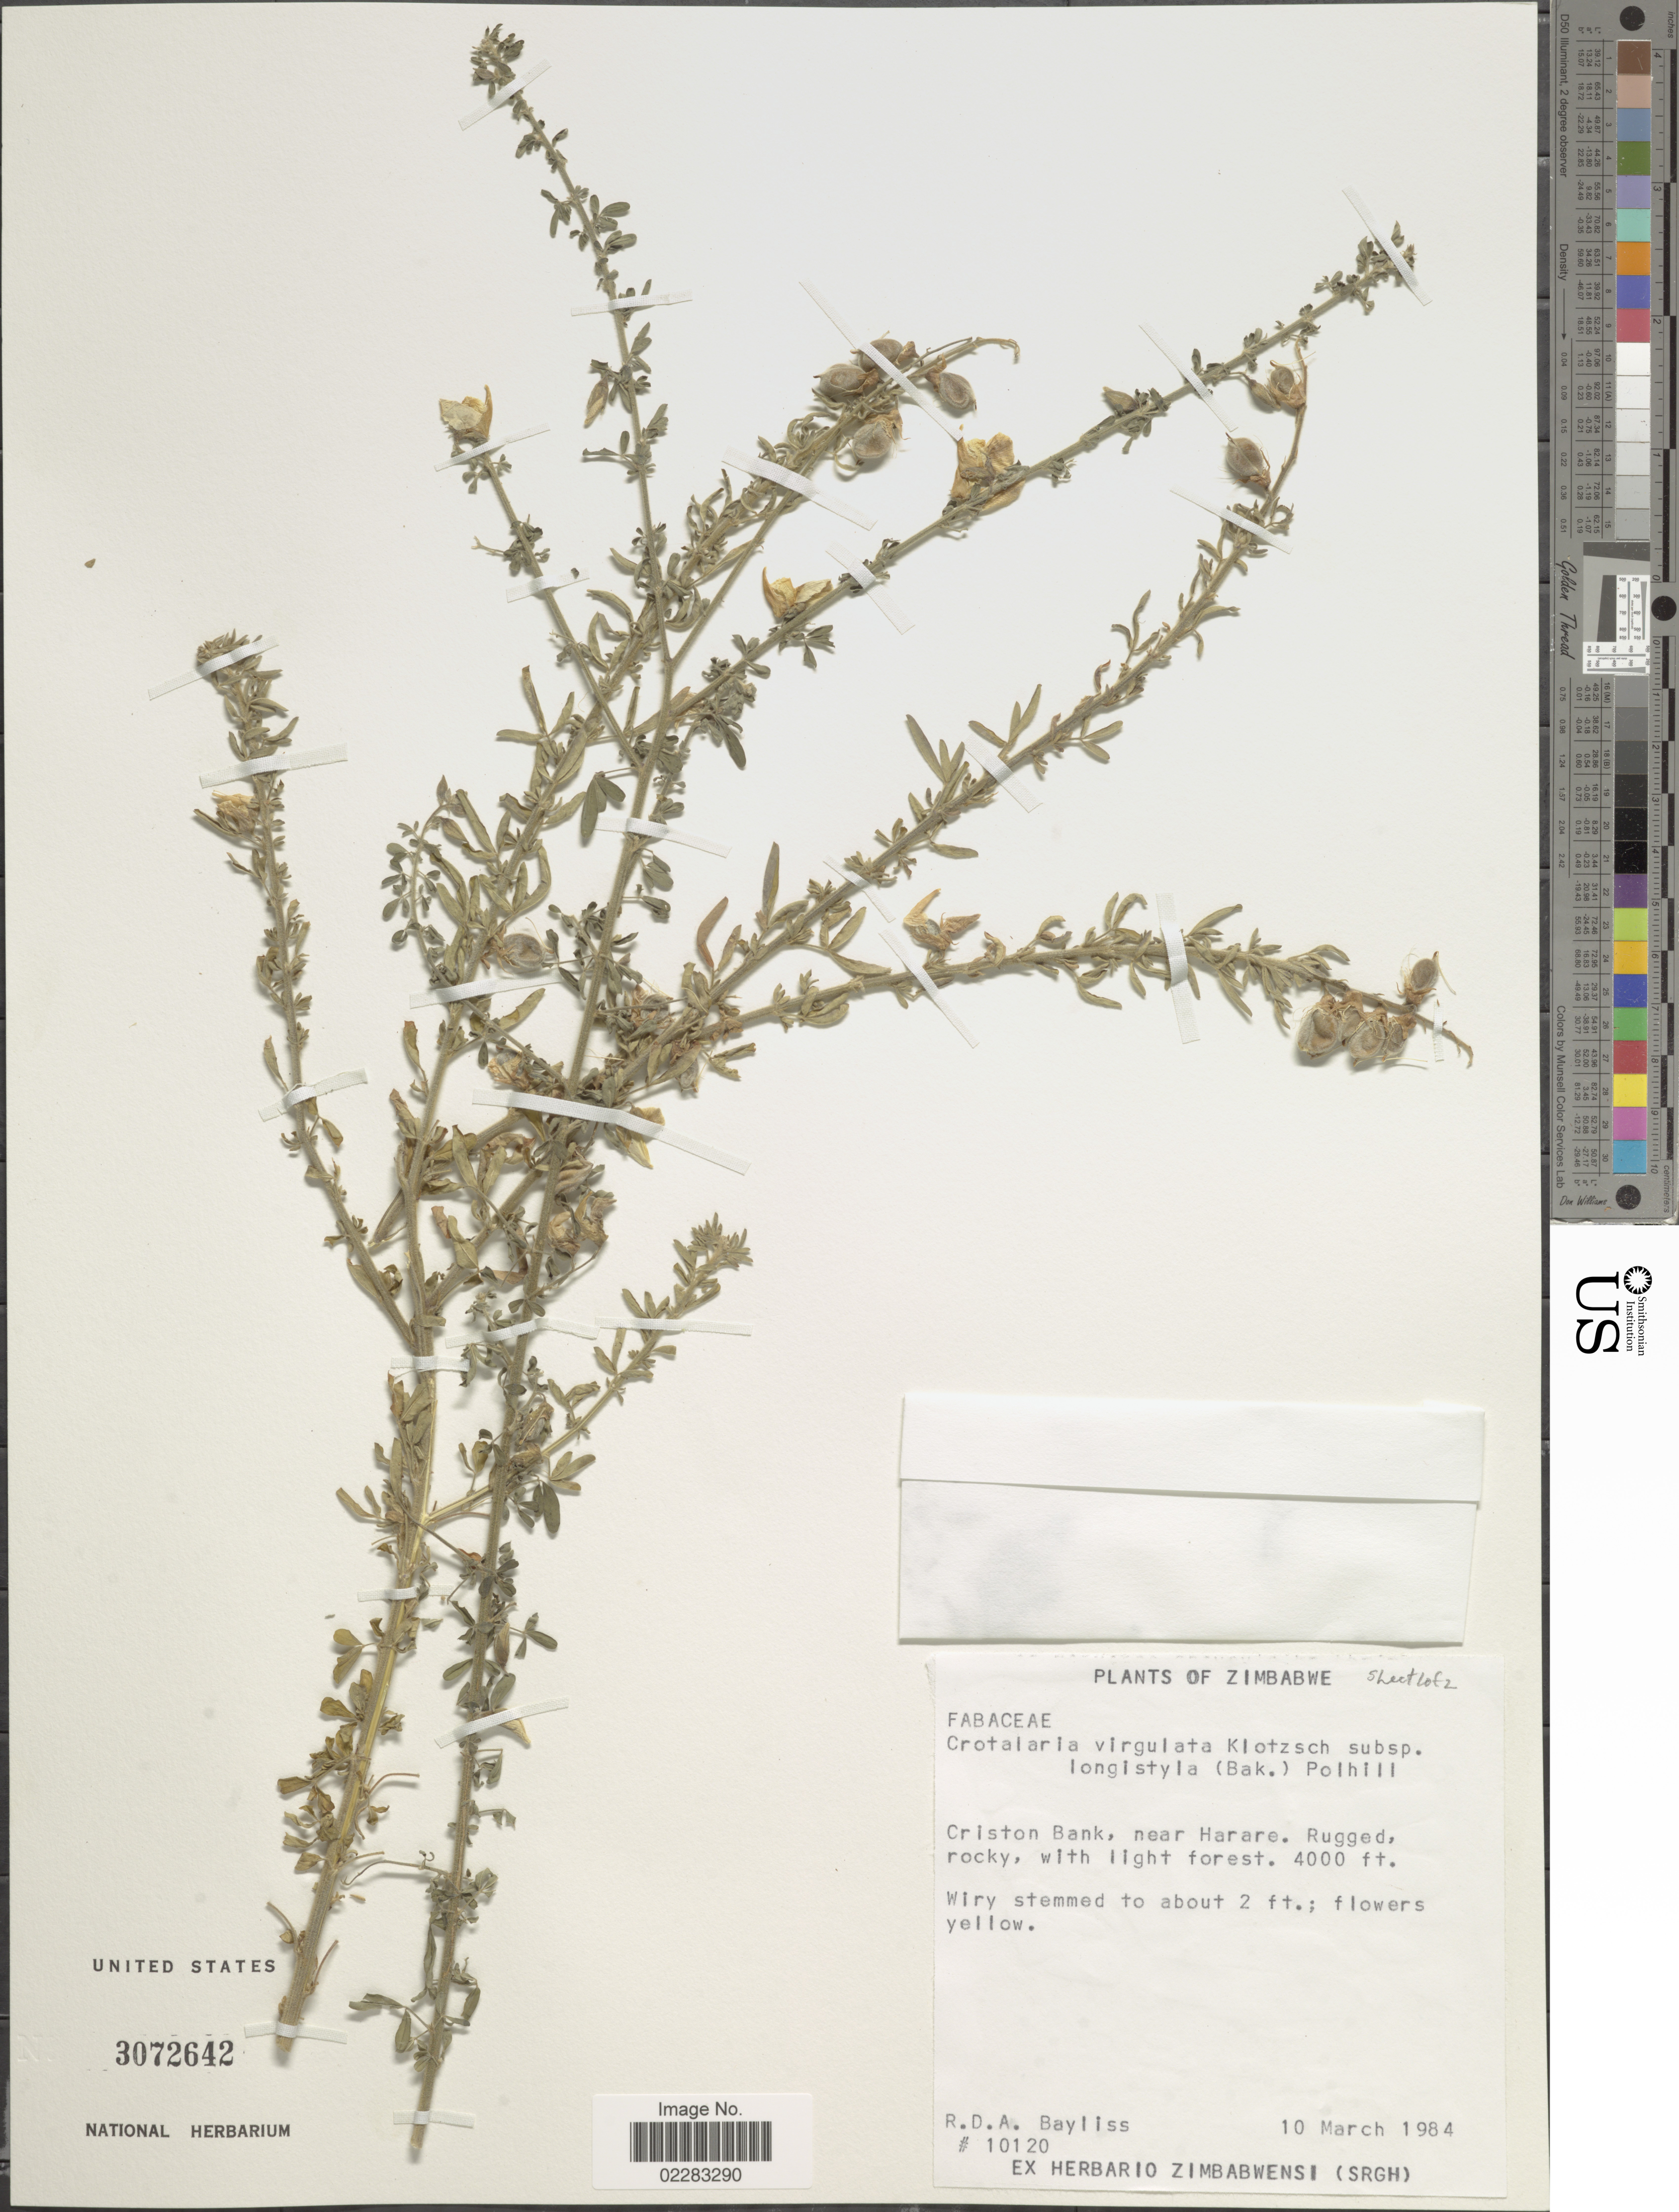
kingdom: Plantae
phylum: Tracheophyta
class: Magnoliopsida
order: Fabales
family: Fabaceae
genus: Crotalaria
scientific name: Crotalaria virgulata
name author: Klotzsch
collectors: R. Bayliss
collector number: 10120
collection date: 1984-03-10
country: Zimbabwe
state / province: Harare (city)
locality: Criston Bank, near Harare. Rugged, rock, with light forest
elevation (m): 1219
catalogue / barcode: US 3072642